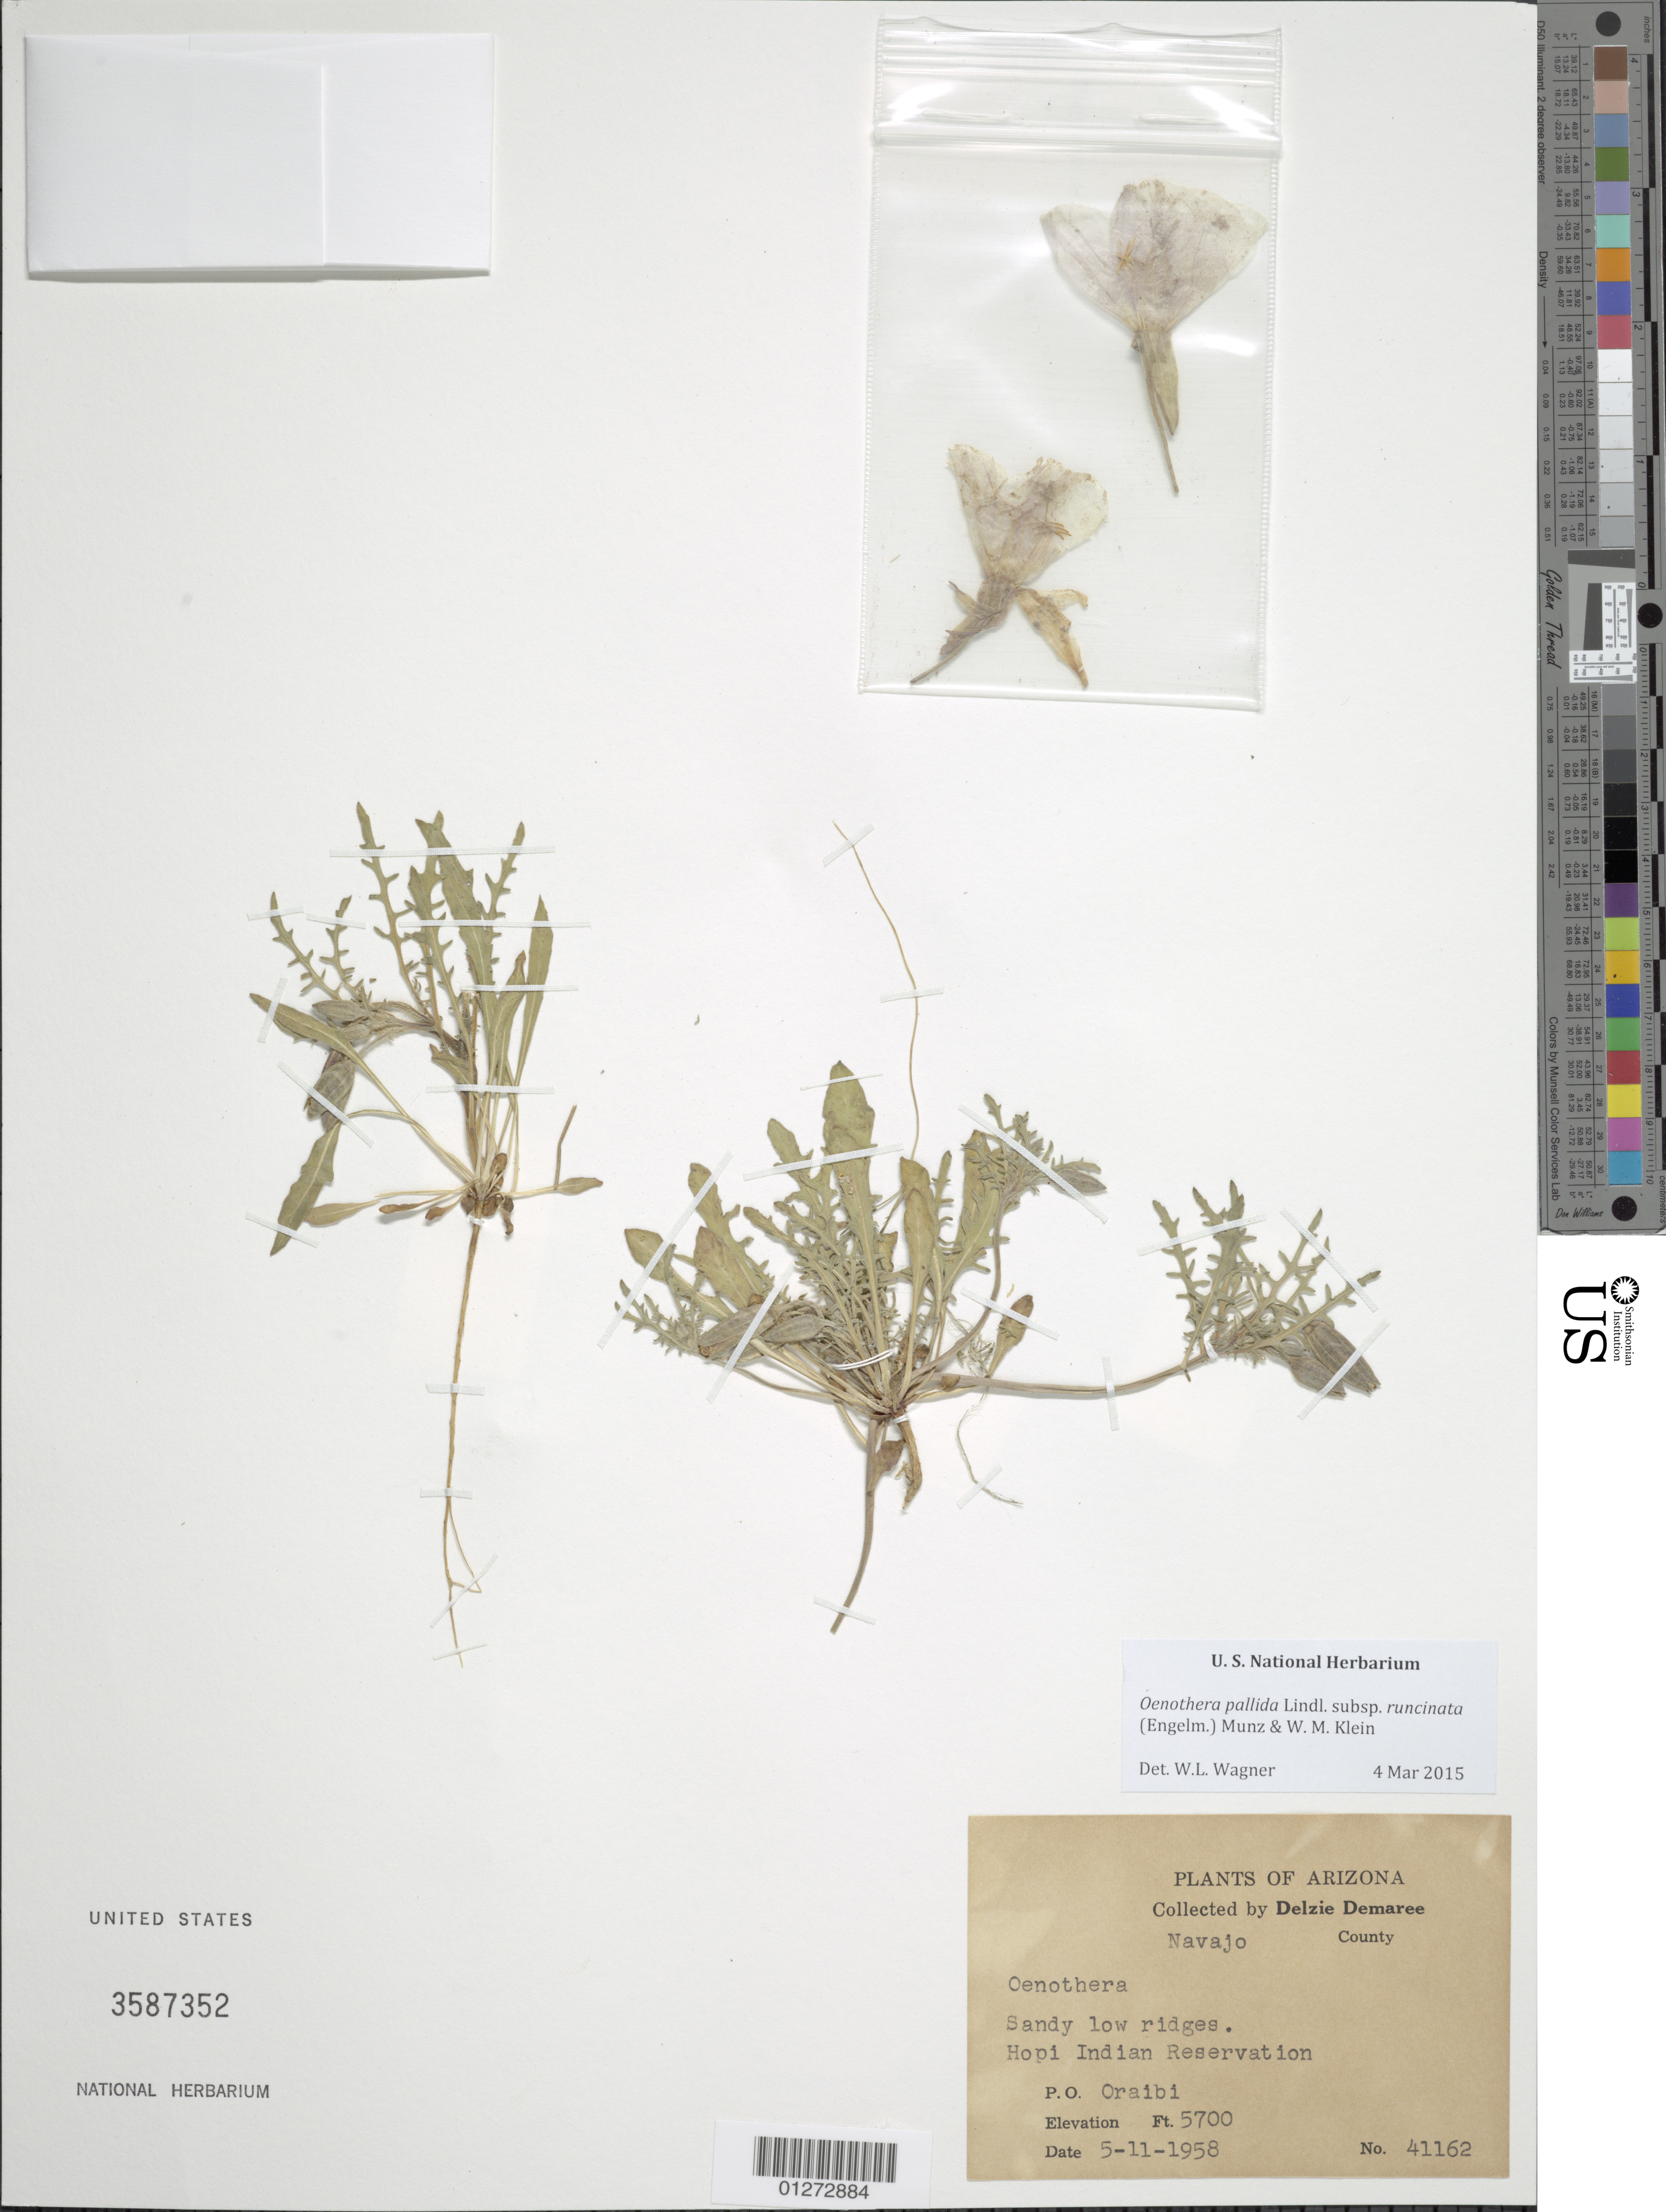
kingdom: Plantae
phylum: Tracheophyta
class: Magnoliopsida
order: Myrtales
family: Onagraceae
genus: Oenothera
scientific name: Oenothera pallida subsp. runcinata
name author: (Engelm.) Munz & W.M. Klein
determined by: Wagner, W. L., (BOT), Smithsonian Institution - National Museum of Natural History (UNITED STATES)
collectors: D. Demaree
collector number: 41162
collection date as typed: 5-11-1958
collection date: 1958-05-11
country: United States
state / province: Arizona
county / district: Navajo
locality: Oraibi, Hopi Indian Reservation.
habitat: Sandy, low ridges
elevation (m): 1737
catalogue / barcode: US 3587352